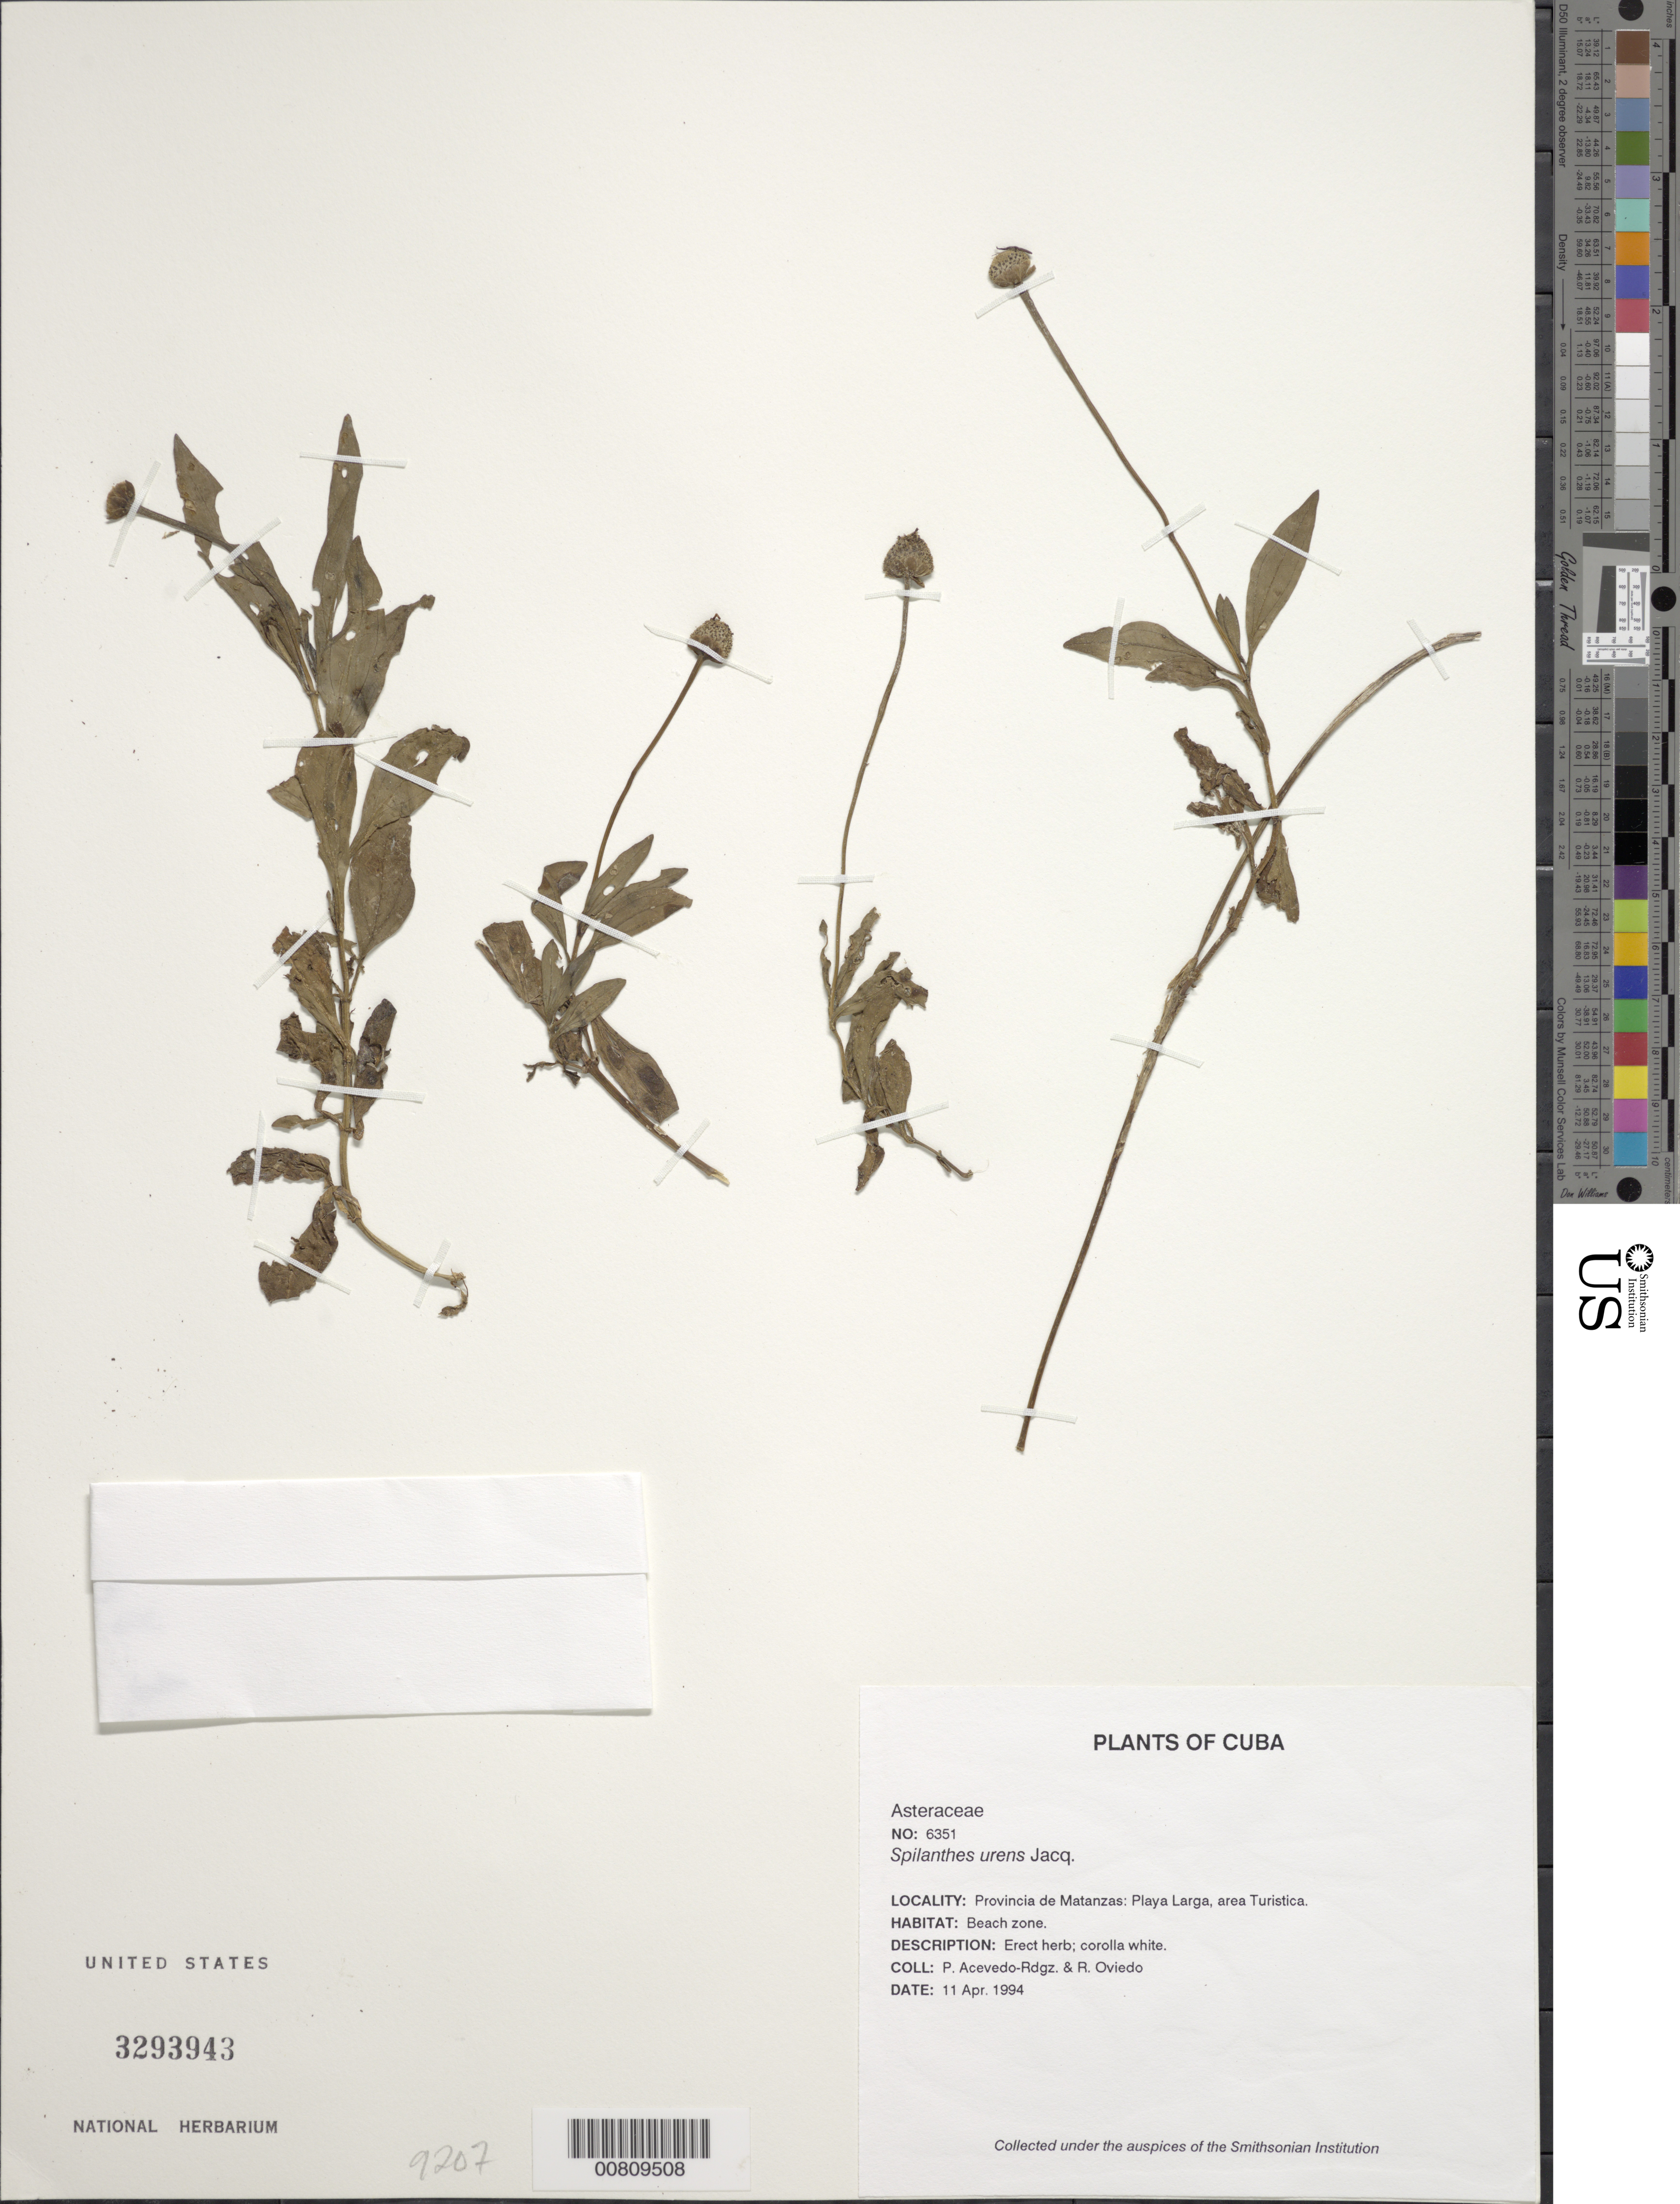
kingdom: Plantae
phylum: Tracheophyta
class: Magnoliopsida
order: Asterales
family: Asteraceae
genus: Spilanthes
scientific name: Spilanthes urens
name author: Jacq.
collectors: P. Acevedo-Rodr. & R. Oviedo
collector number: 6351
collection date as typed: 11 Apr 1994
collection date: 1994-04-11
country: Cuba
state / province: Matanzas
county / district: Municipio de Ciénaga de Zapata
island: Cuba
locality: Provincia de Matanzas: Playa Larga, area Turistica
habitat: Beach zone.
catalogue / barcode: US 3293943